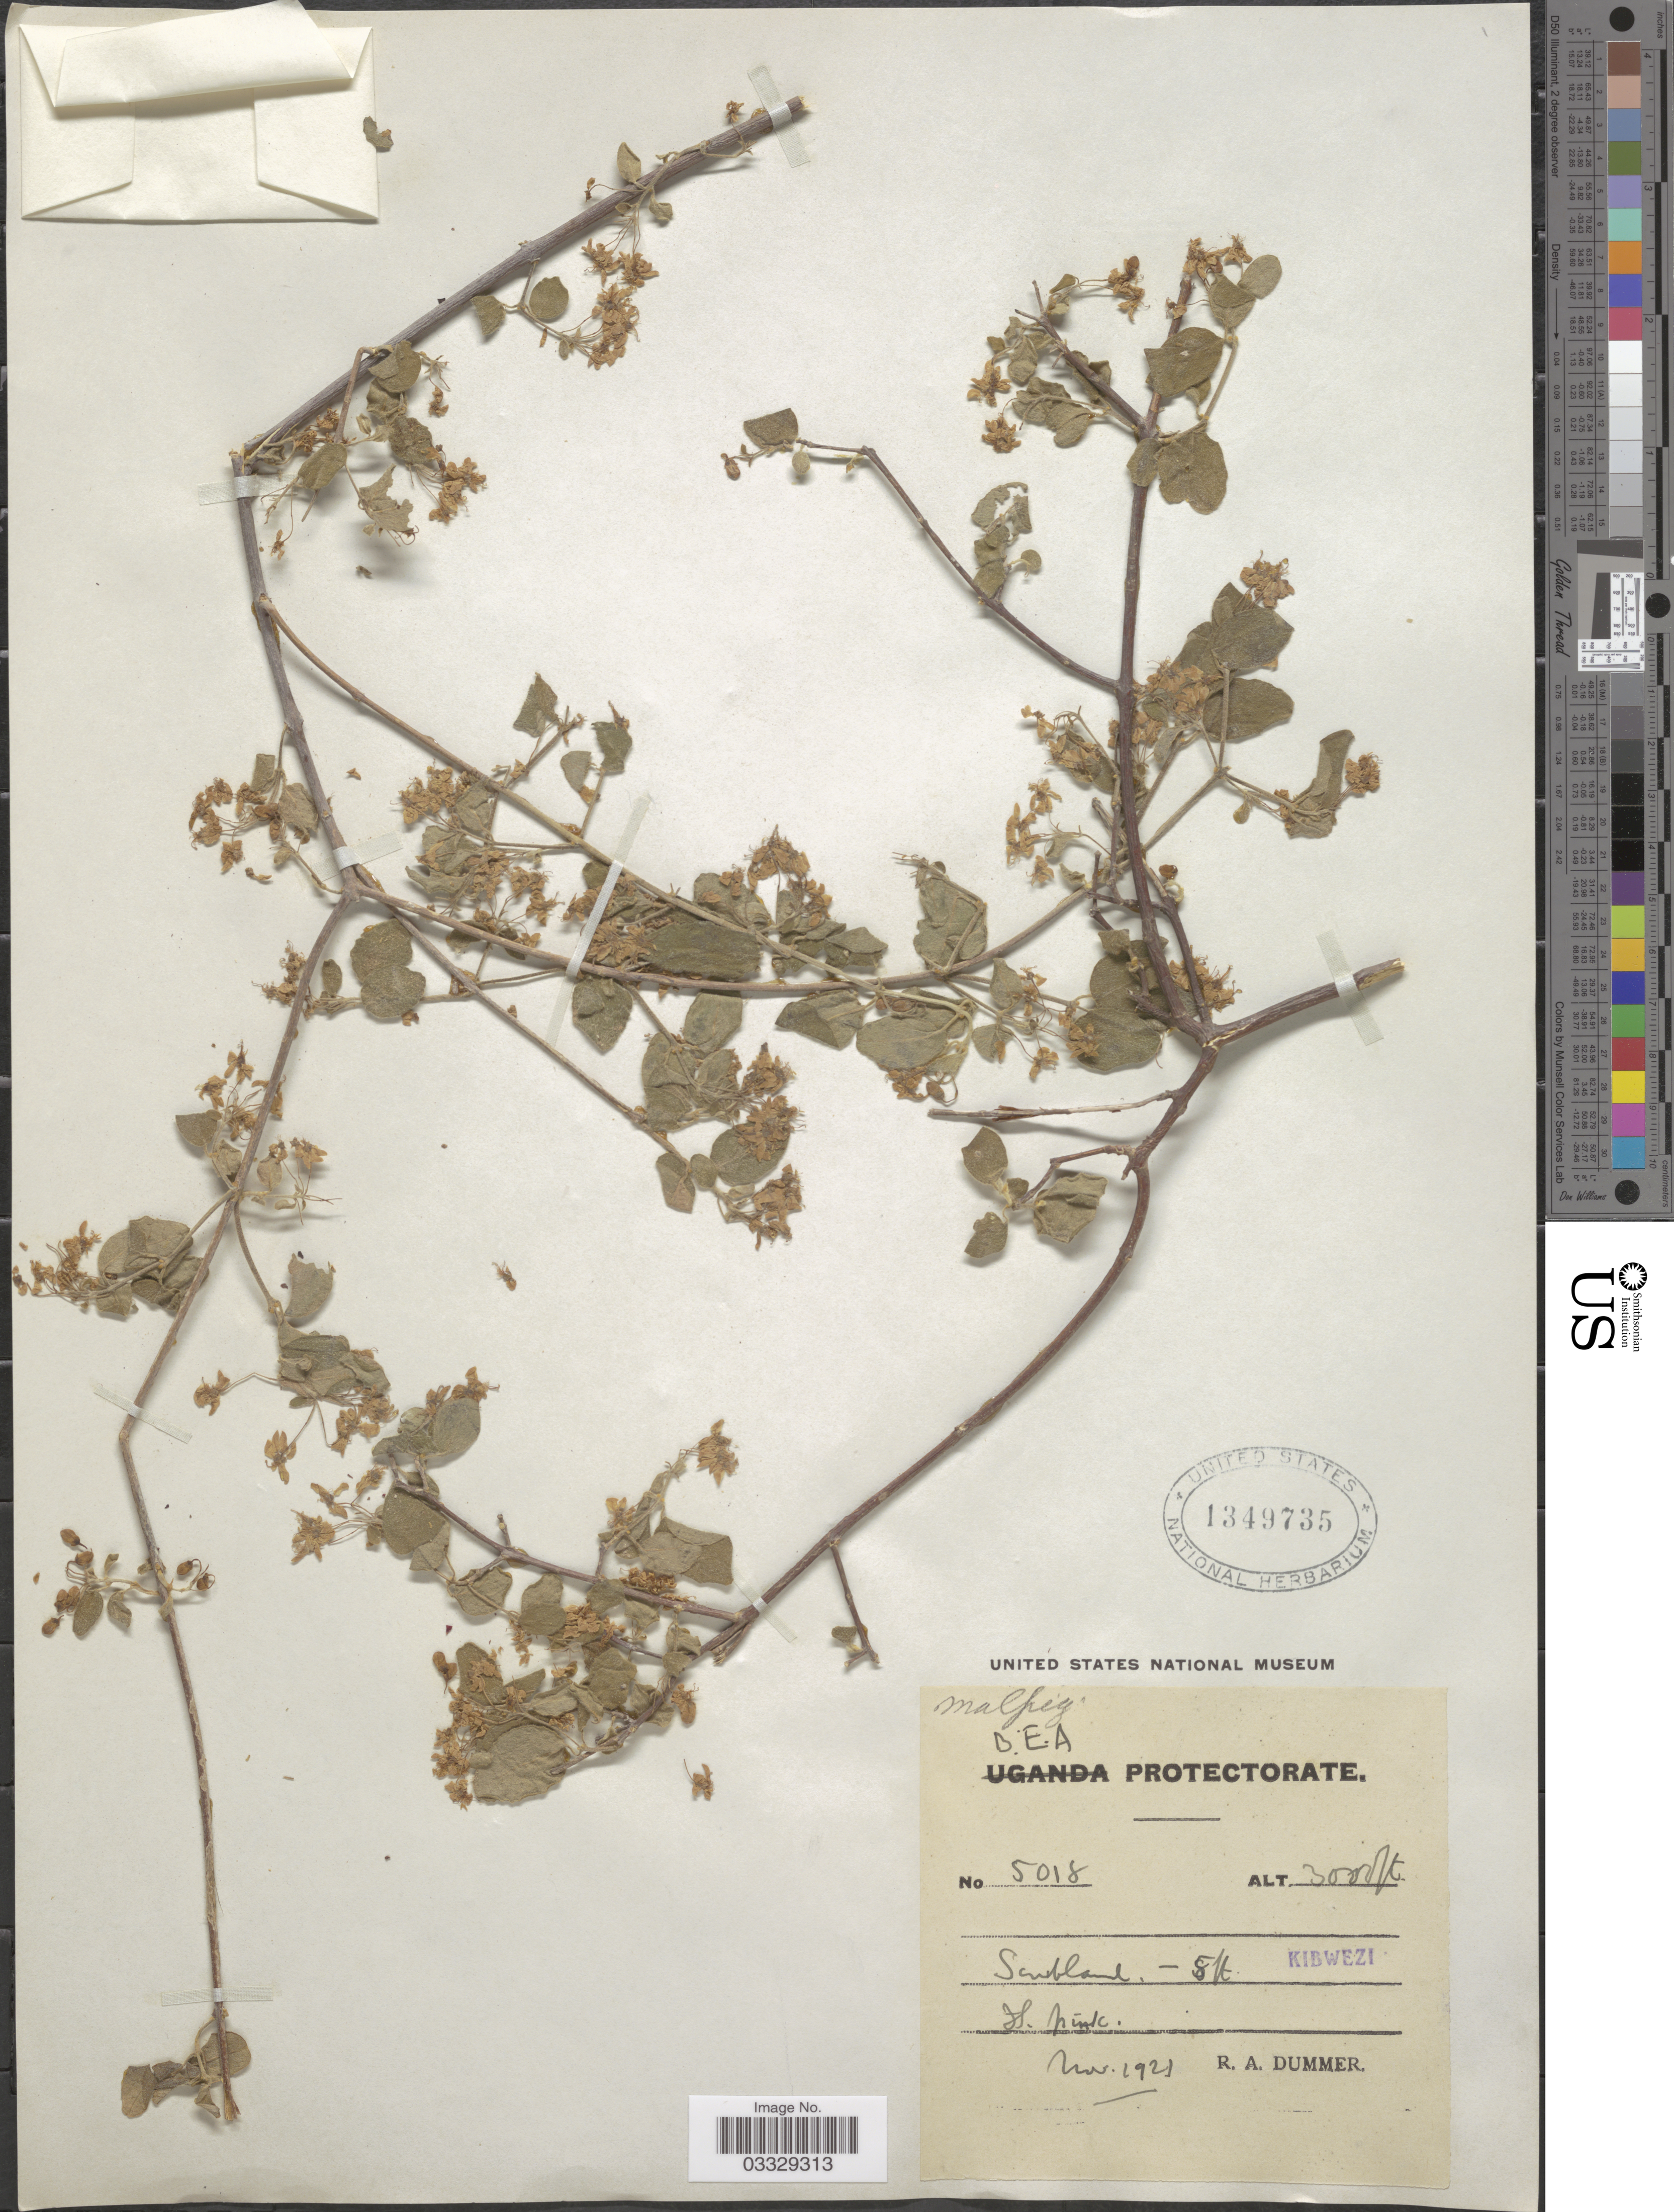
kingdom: Plantae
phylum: Tracheophyta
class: Magnoliopsida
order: Malpighiales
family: Malpighiaceae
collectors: R. Dümmer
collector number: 5018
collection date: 1921-11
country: Kenya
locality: B.E.A. Protectorate. Scrubland. Kibwezi.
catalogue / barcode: US 1349735